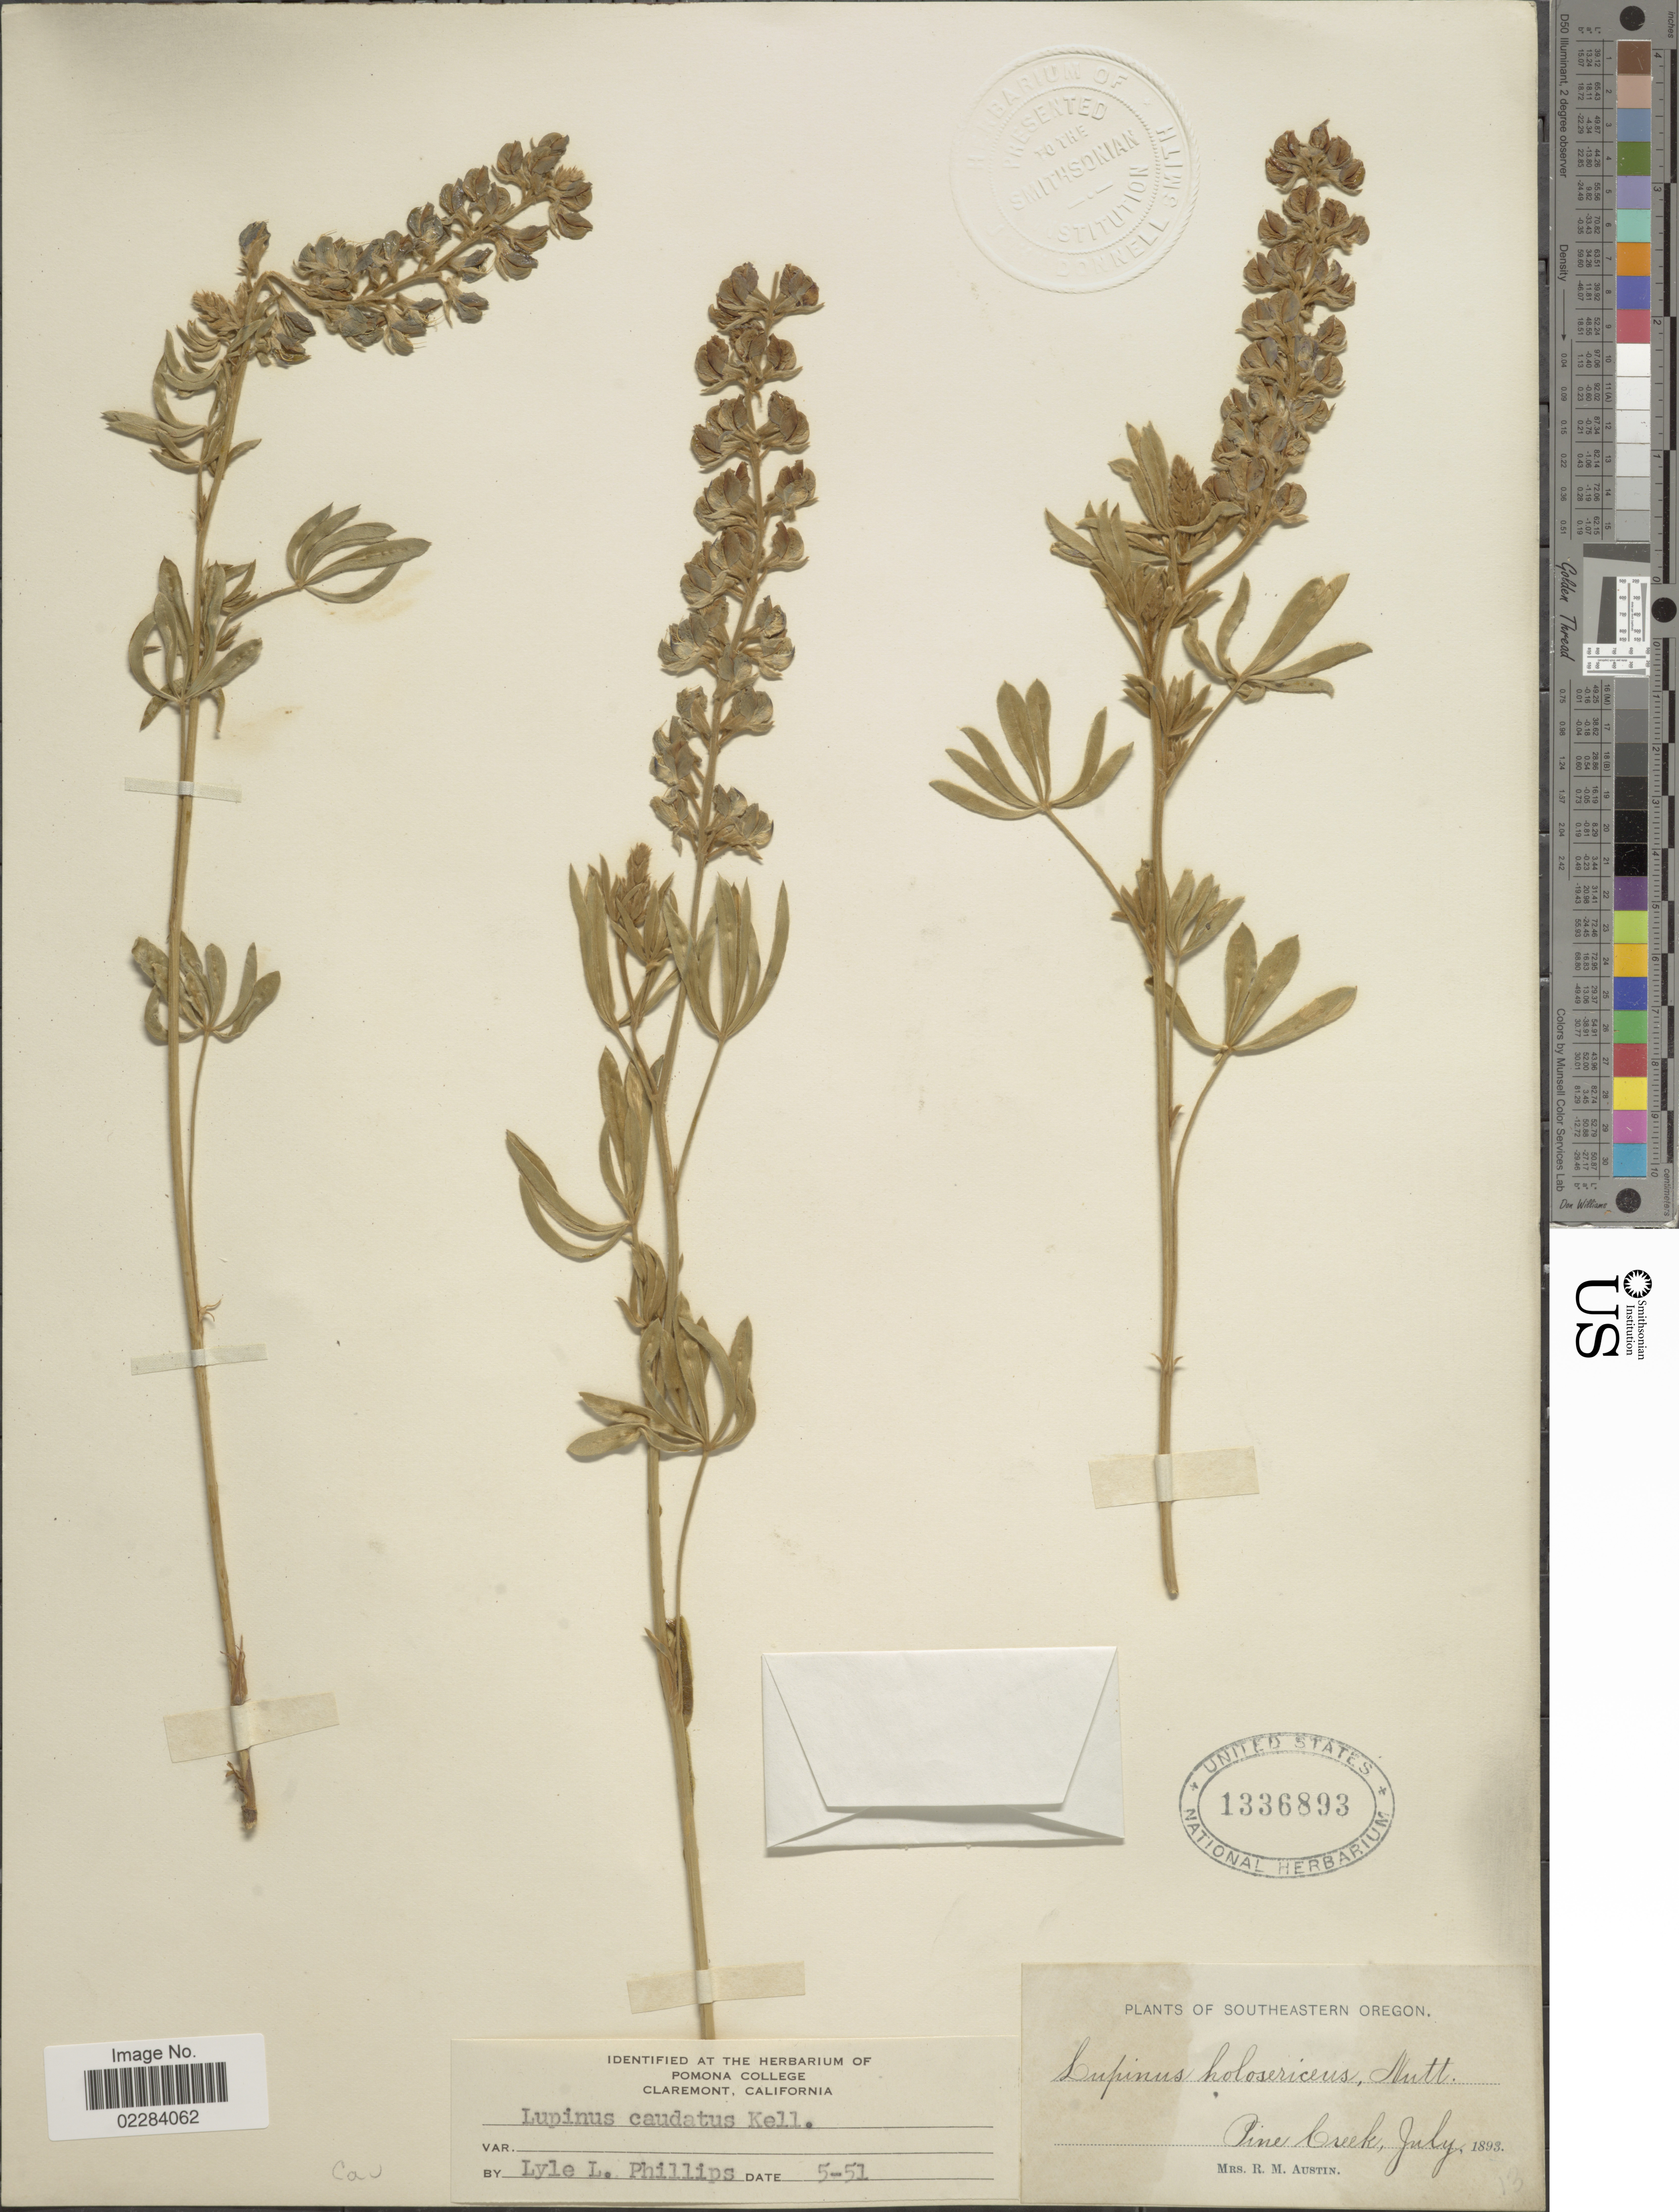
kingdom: Plantae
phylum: Tracheophyta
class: Magnoliopsida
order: Fabales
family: Fabaceae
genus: Lupinus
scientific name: Lupinus caudatus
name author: Kellogg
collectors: R. Austin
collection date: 1893-07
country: United States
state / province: Oregon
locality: Southeastern Oregon. Pine Creek.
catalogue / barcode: US 1336893